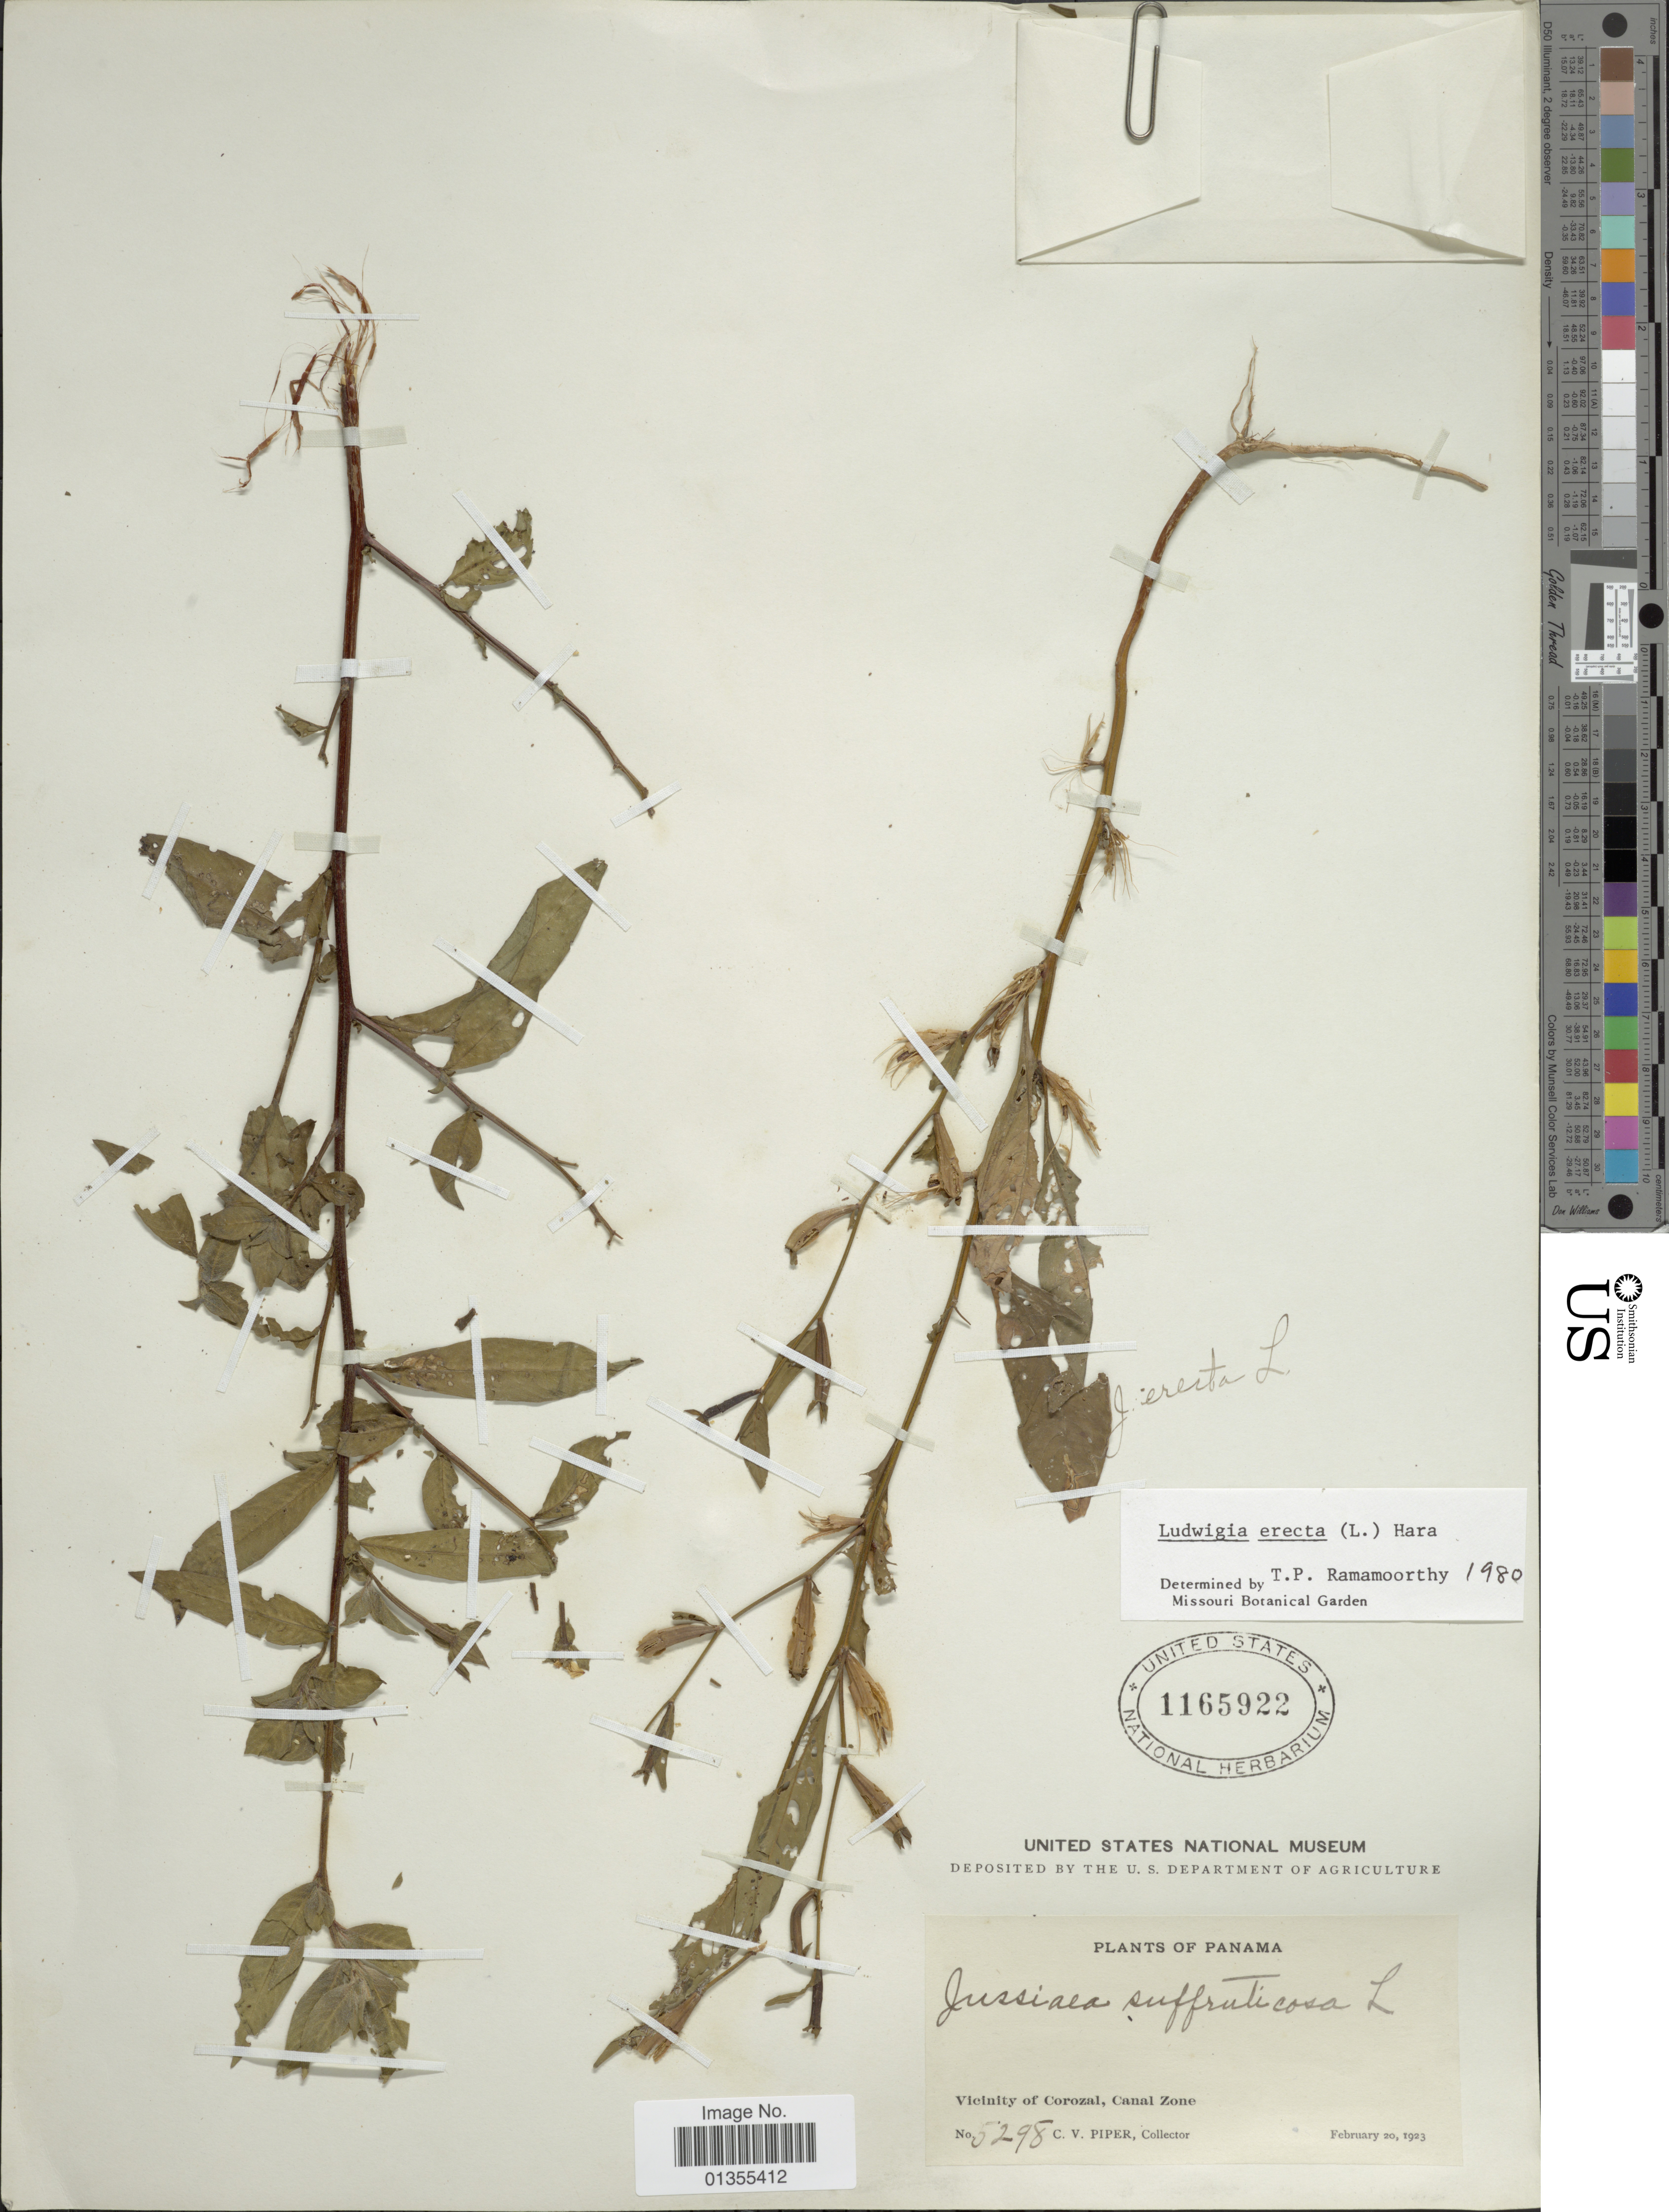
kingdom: Plantae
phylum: Tracheophyta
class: Magnoliopsida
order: Myrtales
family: Onagraceae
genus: Ludwigia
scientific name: Ludwigia erecta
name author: (L.) H. Hara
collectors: C. V. Piper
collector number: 5298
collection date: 1923-02-20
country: Panama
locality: Vicinity of Corozal, Canal Zone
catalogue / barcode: US 1165922